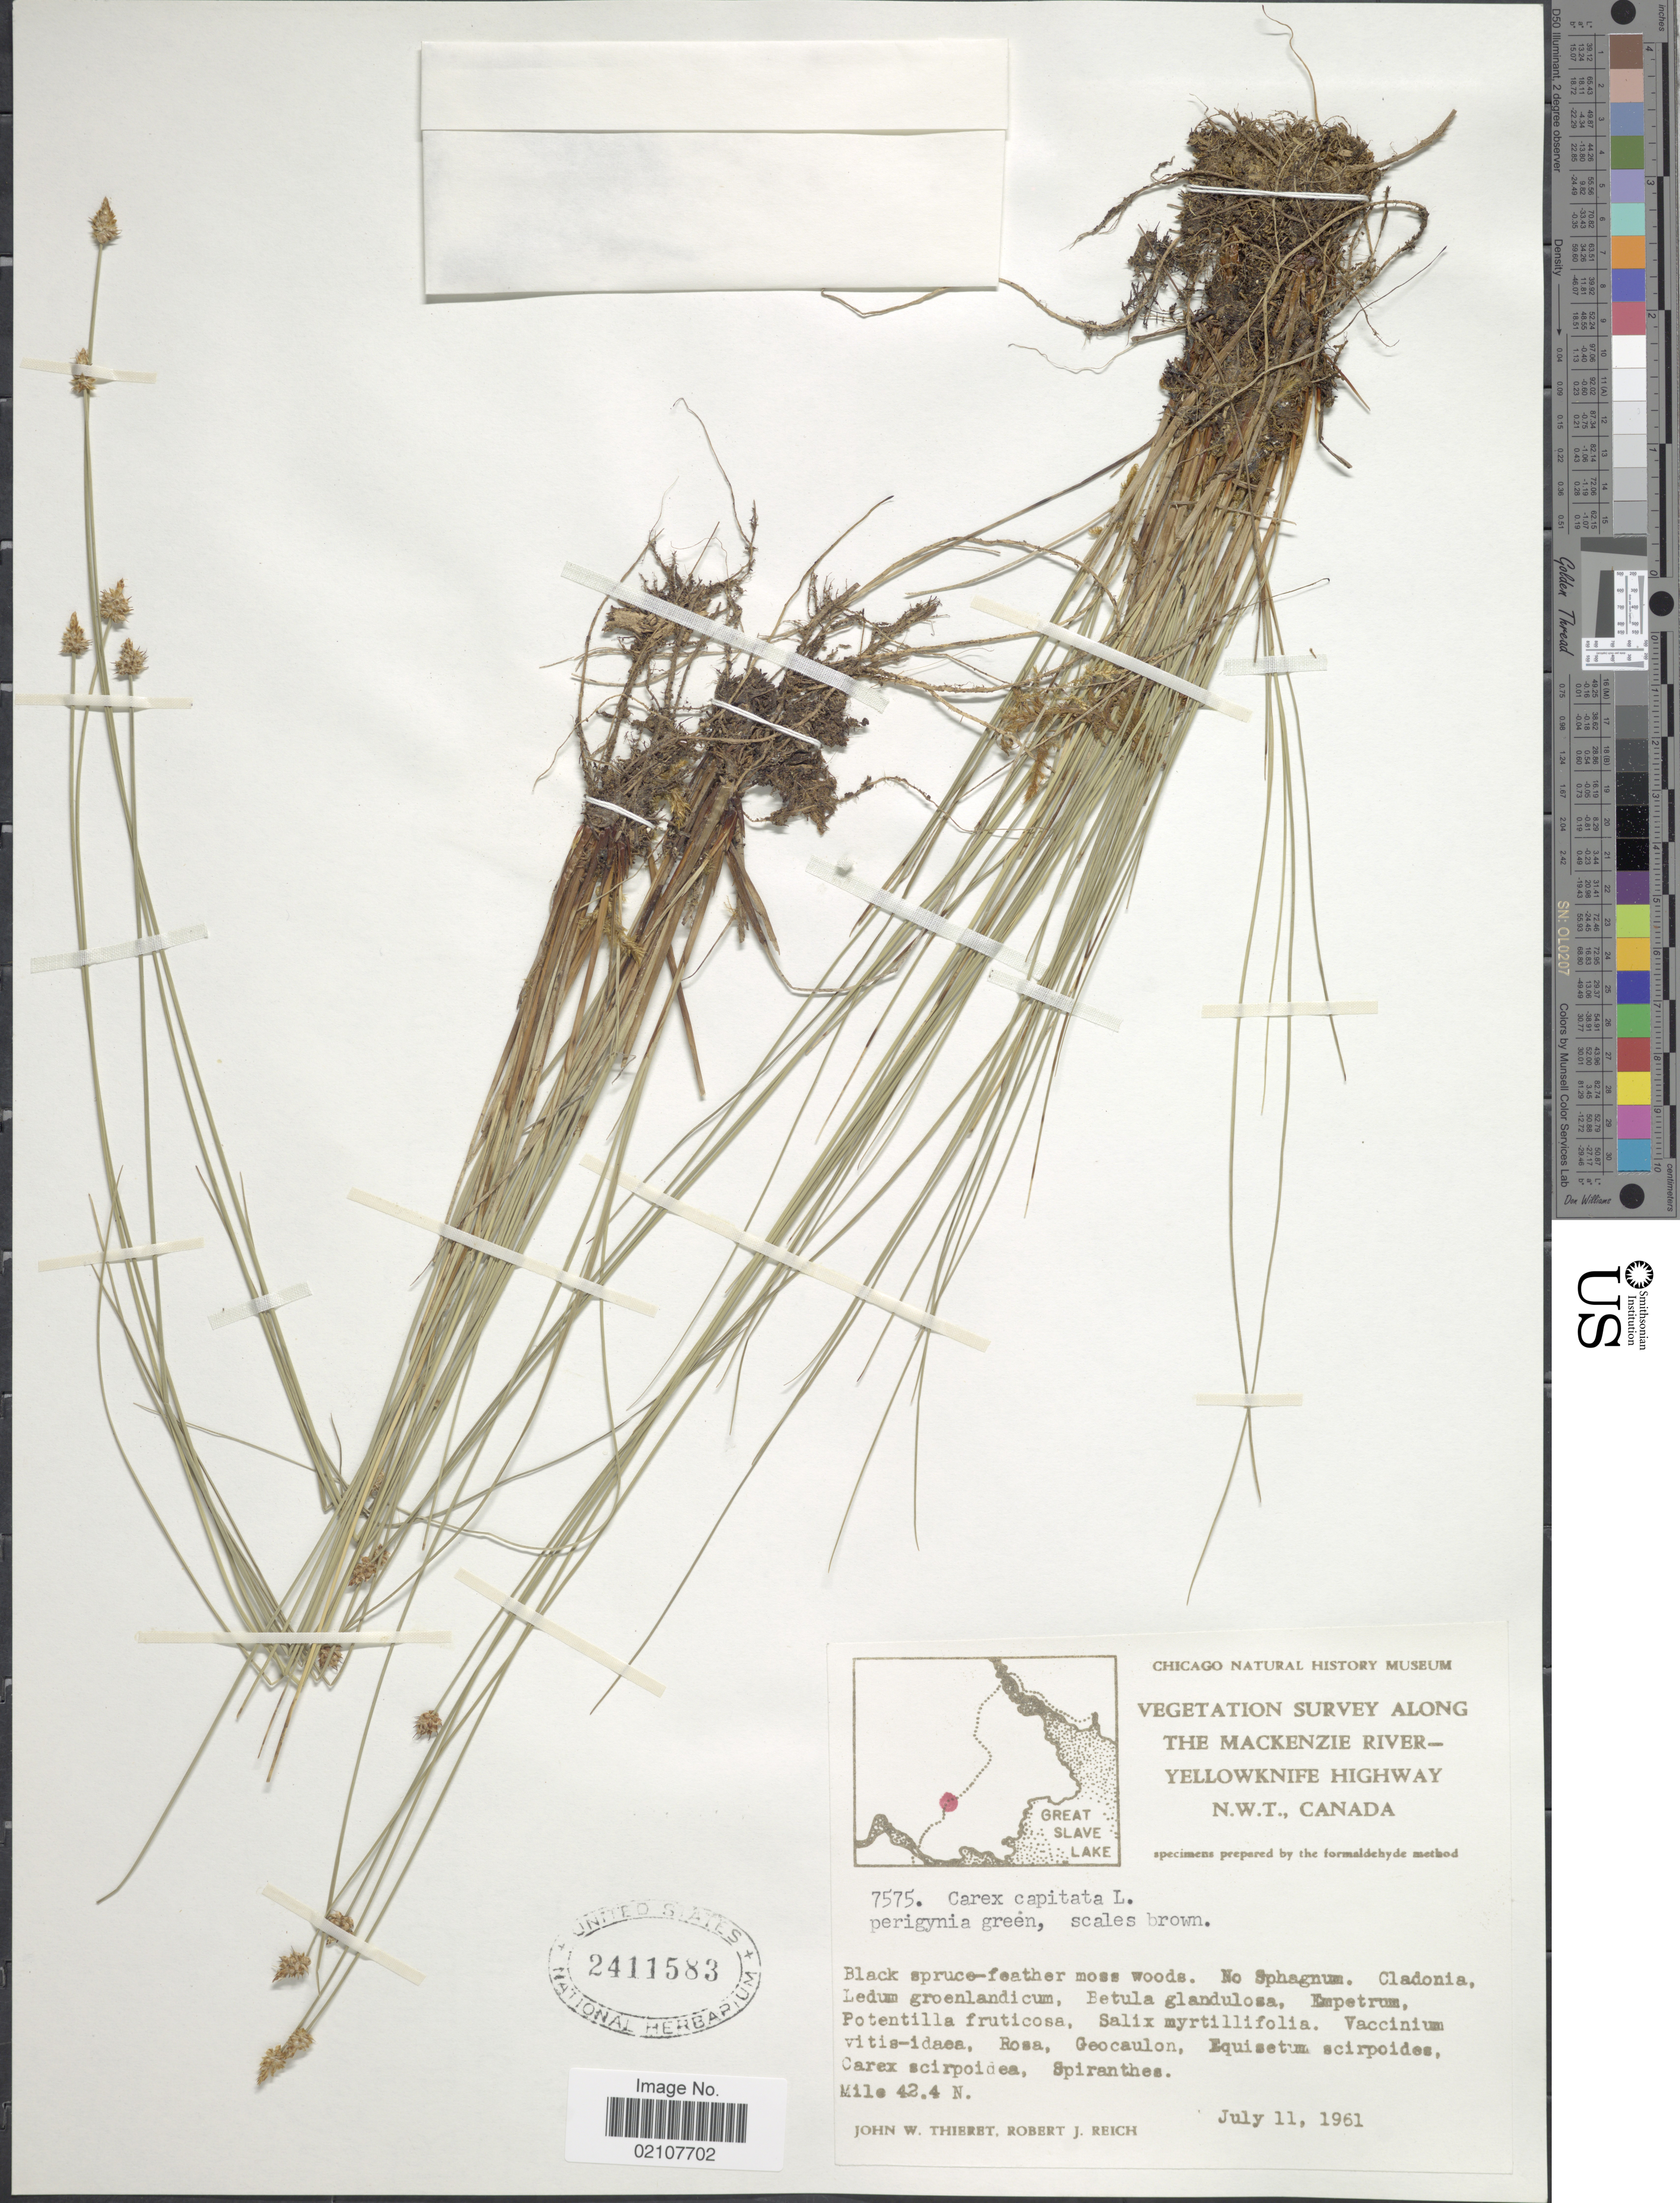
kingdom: Plantae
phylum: Tracheophyta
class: Liliopsida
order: Poales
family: Cyperaceae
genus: Carex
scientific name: Carex capitata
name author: L.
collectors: J. W. Thieret & R. Reich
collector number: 757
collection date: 1961-07-11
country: Canada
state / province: Northwest Territories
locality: The Mackenzie River-Yellowknife Highway. Mile 42.4 N.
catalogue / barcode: US 2411583